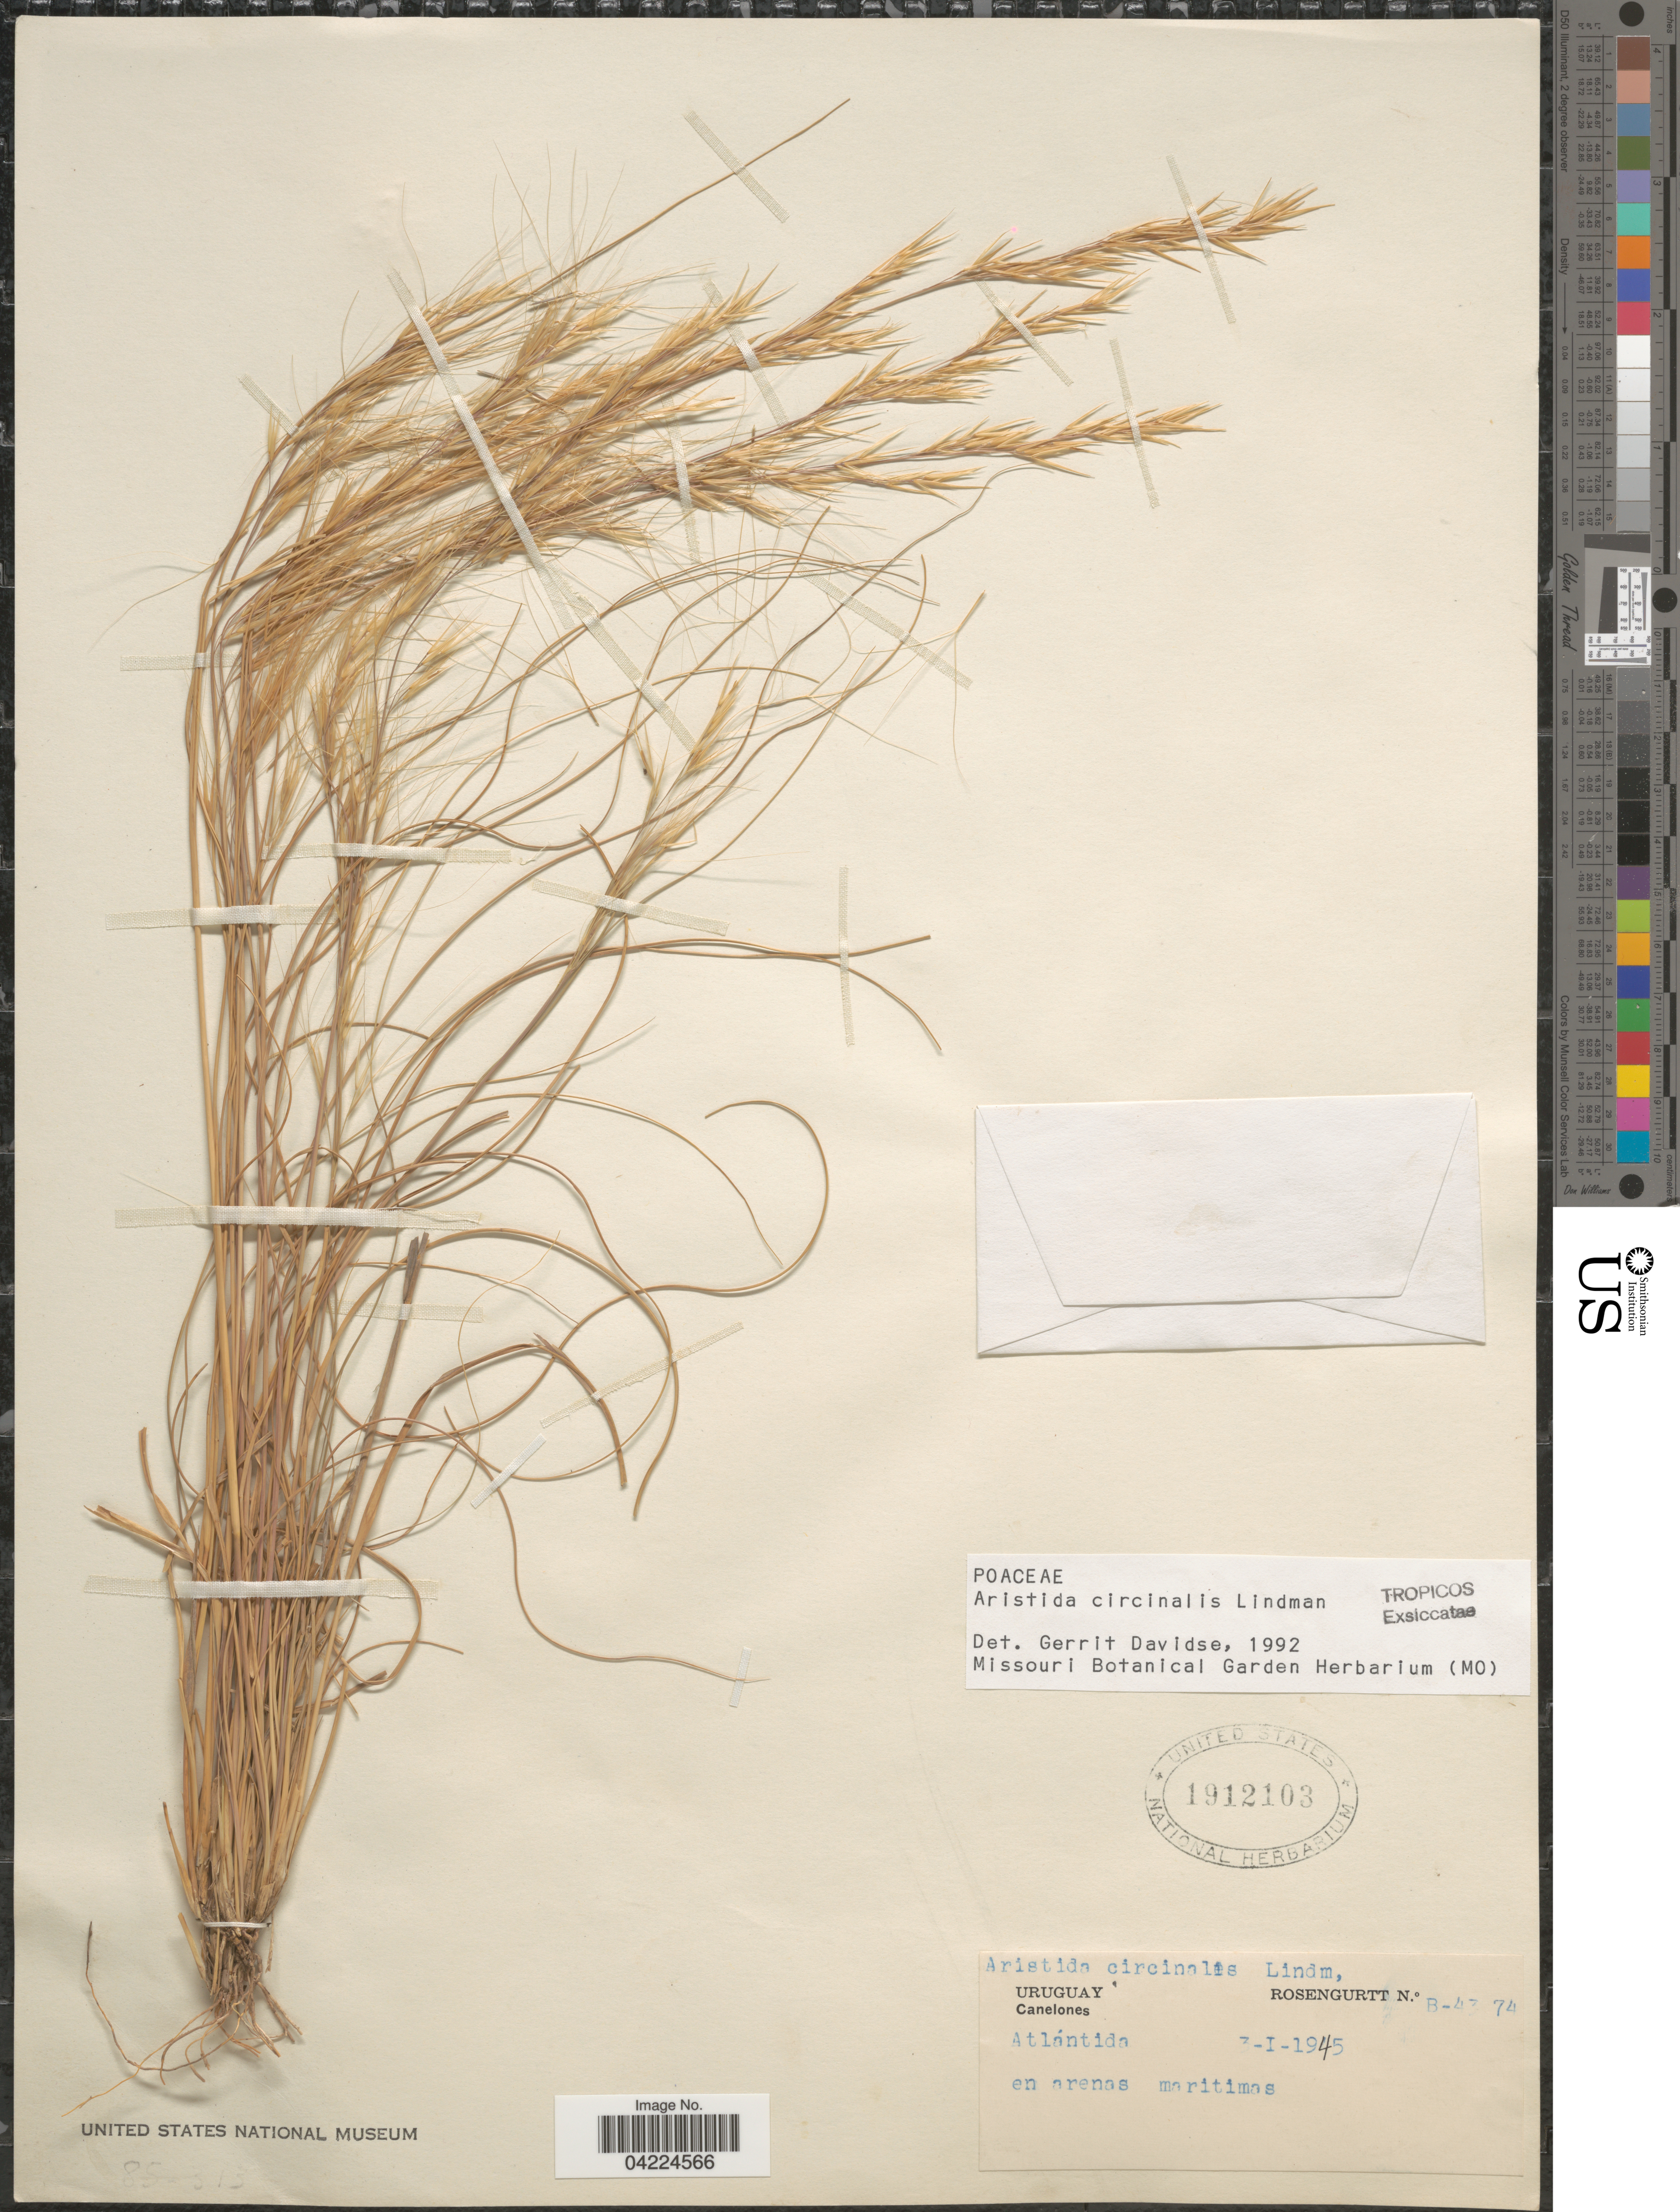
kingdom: Plantae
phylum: Tracheophyta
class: Liliopsida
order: Poales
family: Poaceae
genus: Aristida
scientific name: Aristida circinalis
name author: Lindm.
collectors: Rosengurtt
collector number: B-4374*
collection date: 1945-01-03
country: Uruguay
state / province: Canelones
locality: Atlántida.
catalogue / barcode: US 1912103